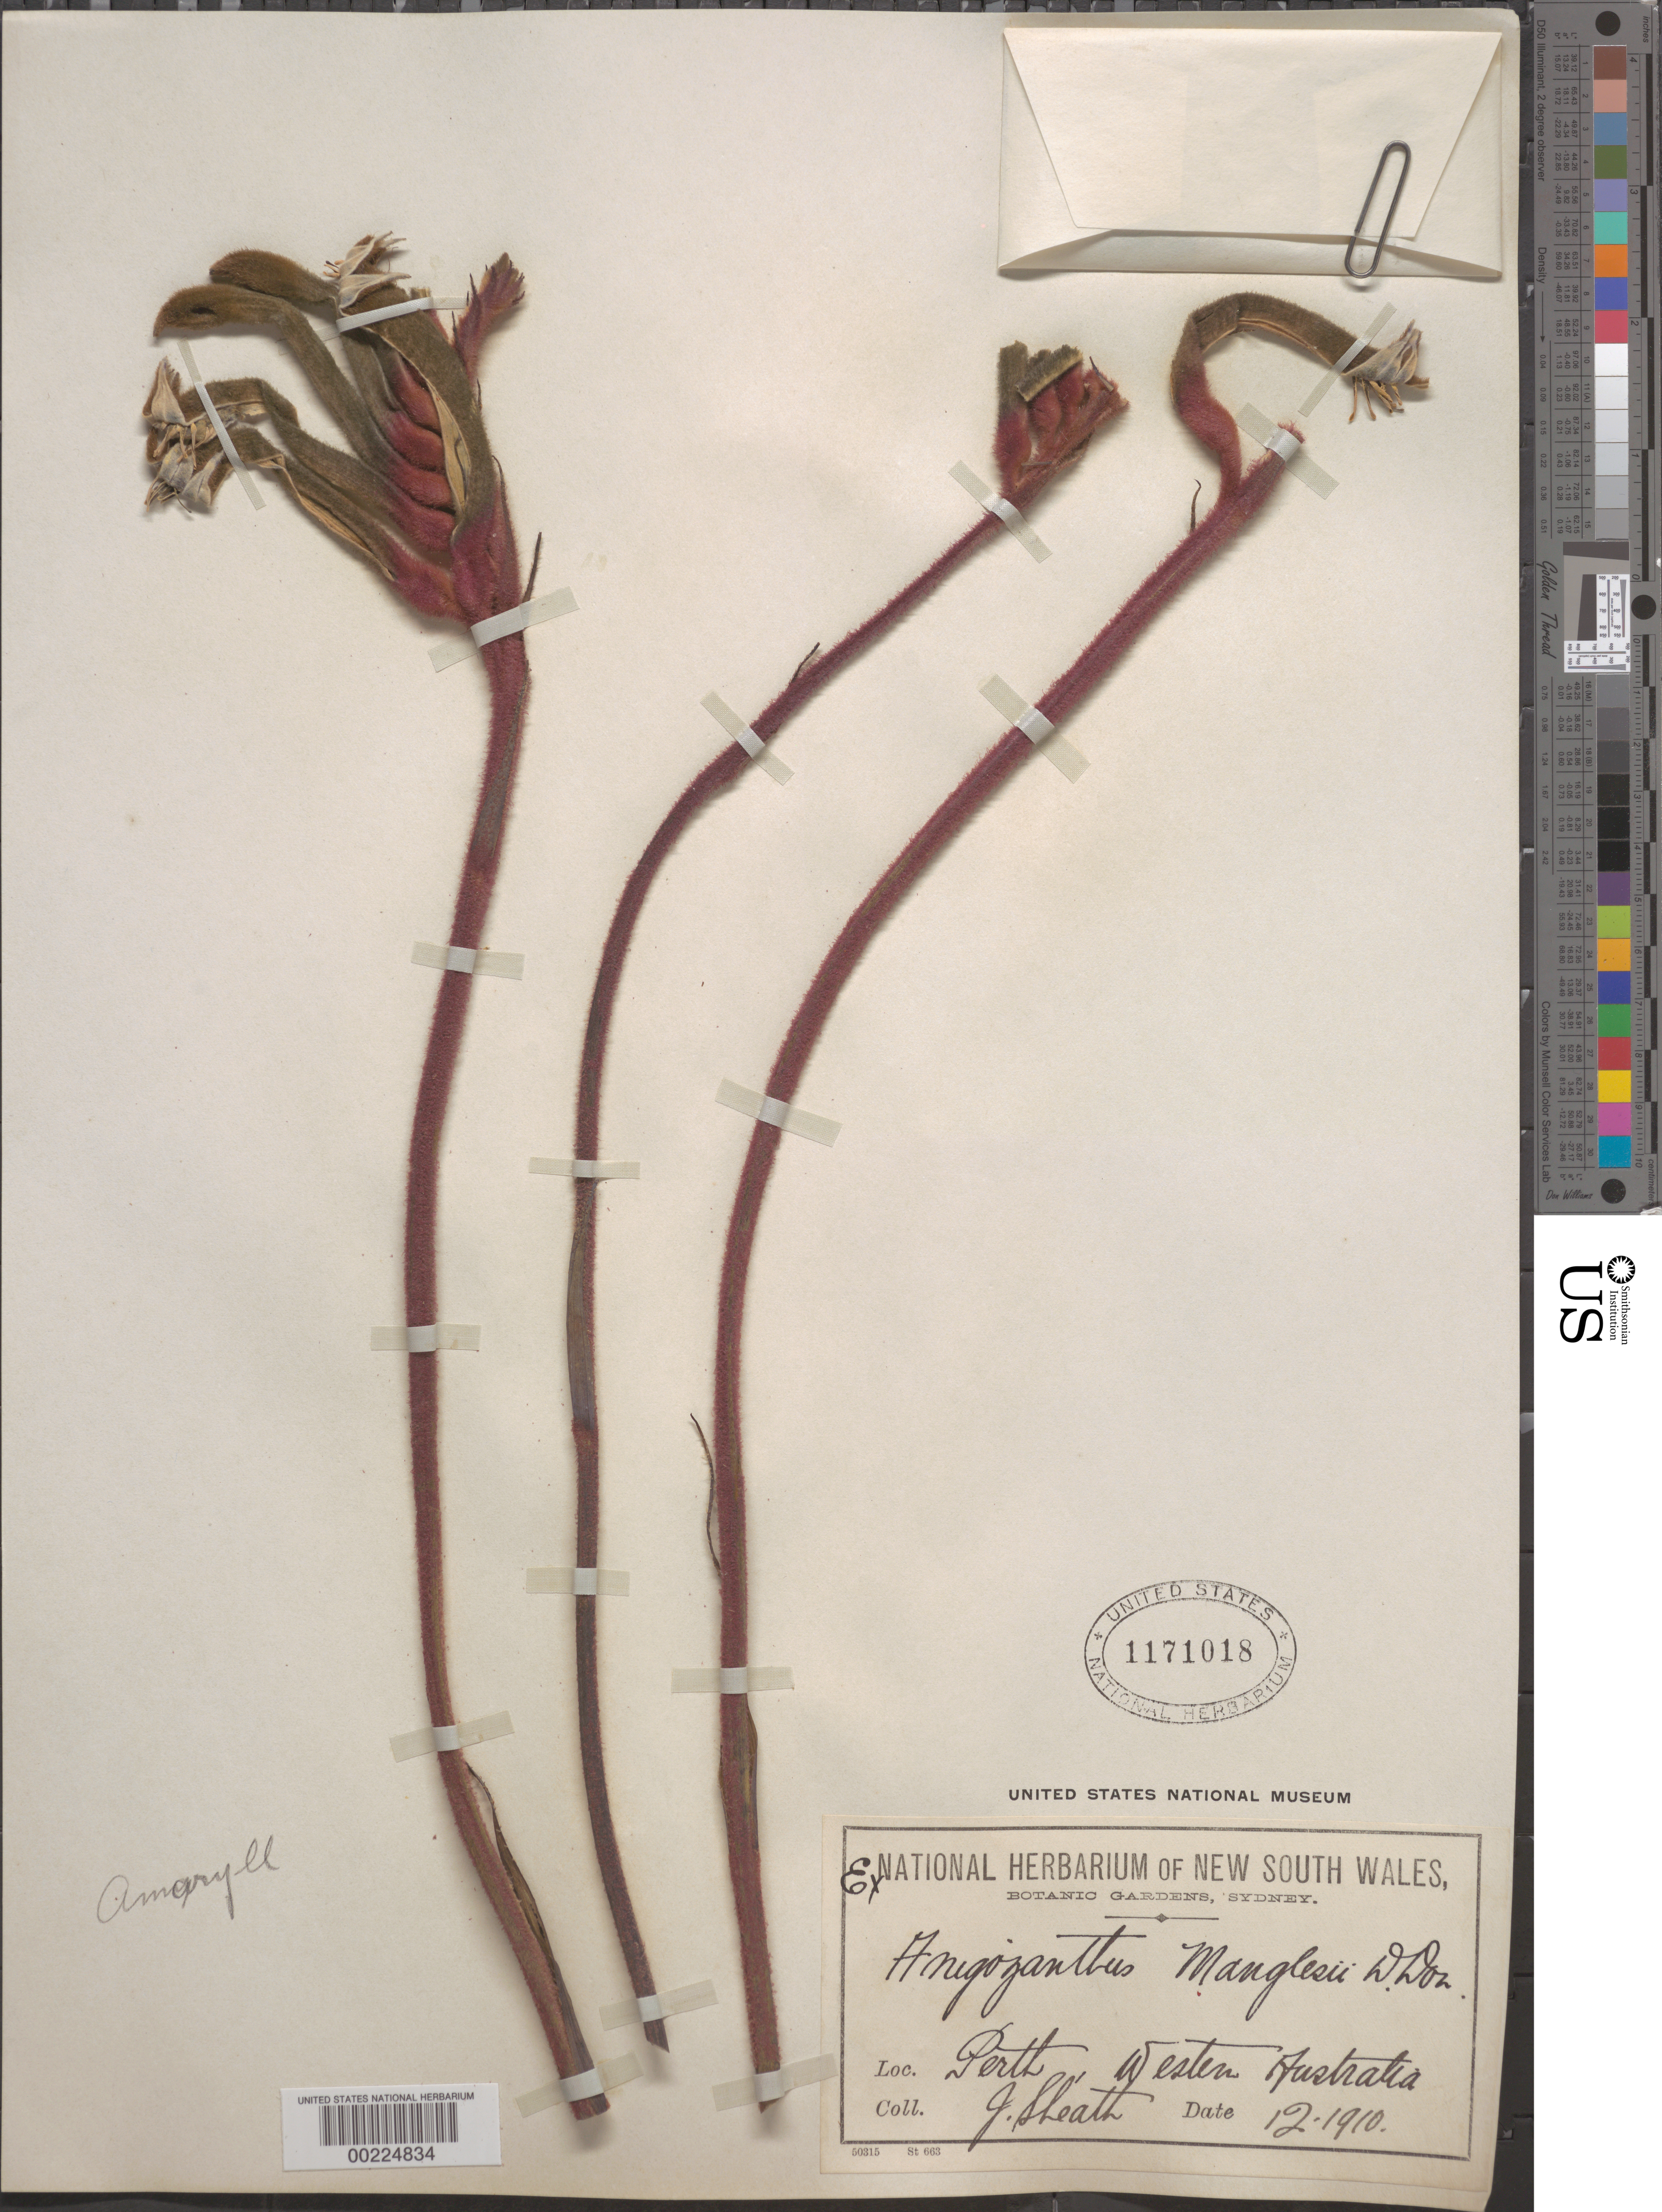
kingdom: Plantae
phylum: Tracheophyta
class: Liliopsida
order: Commelinales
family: Haemodoraceae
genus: Anigozanthos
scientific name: Anigozanthos manglesii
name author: D. Don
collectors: J. Sheath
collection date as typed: Dec 1910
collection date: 1910-12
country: Australia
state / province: Western Australia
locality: Perth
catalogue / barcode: US 1171018